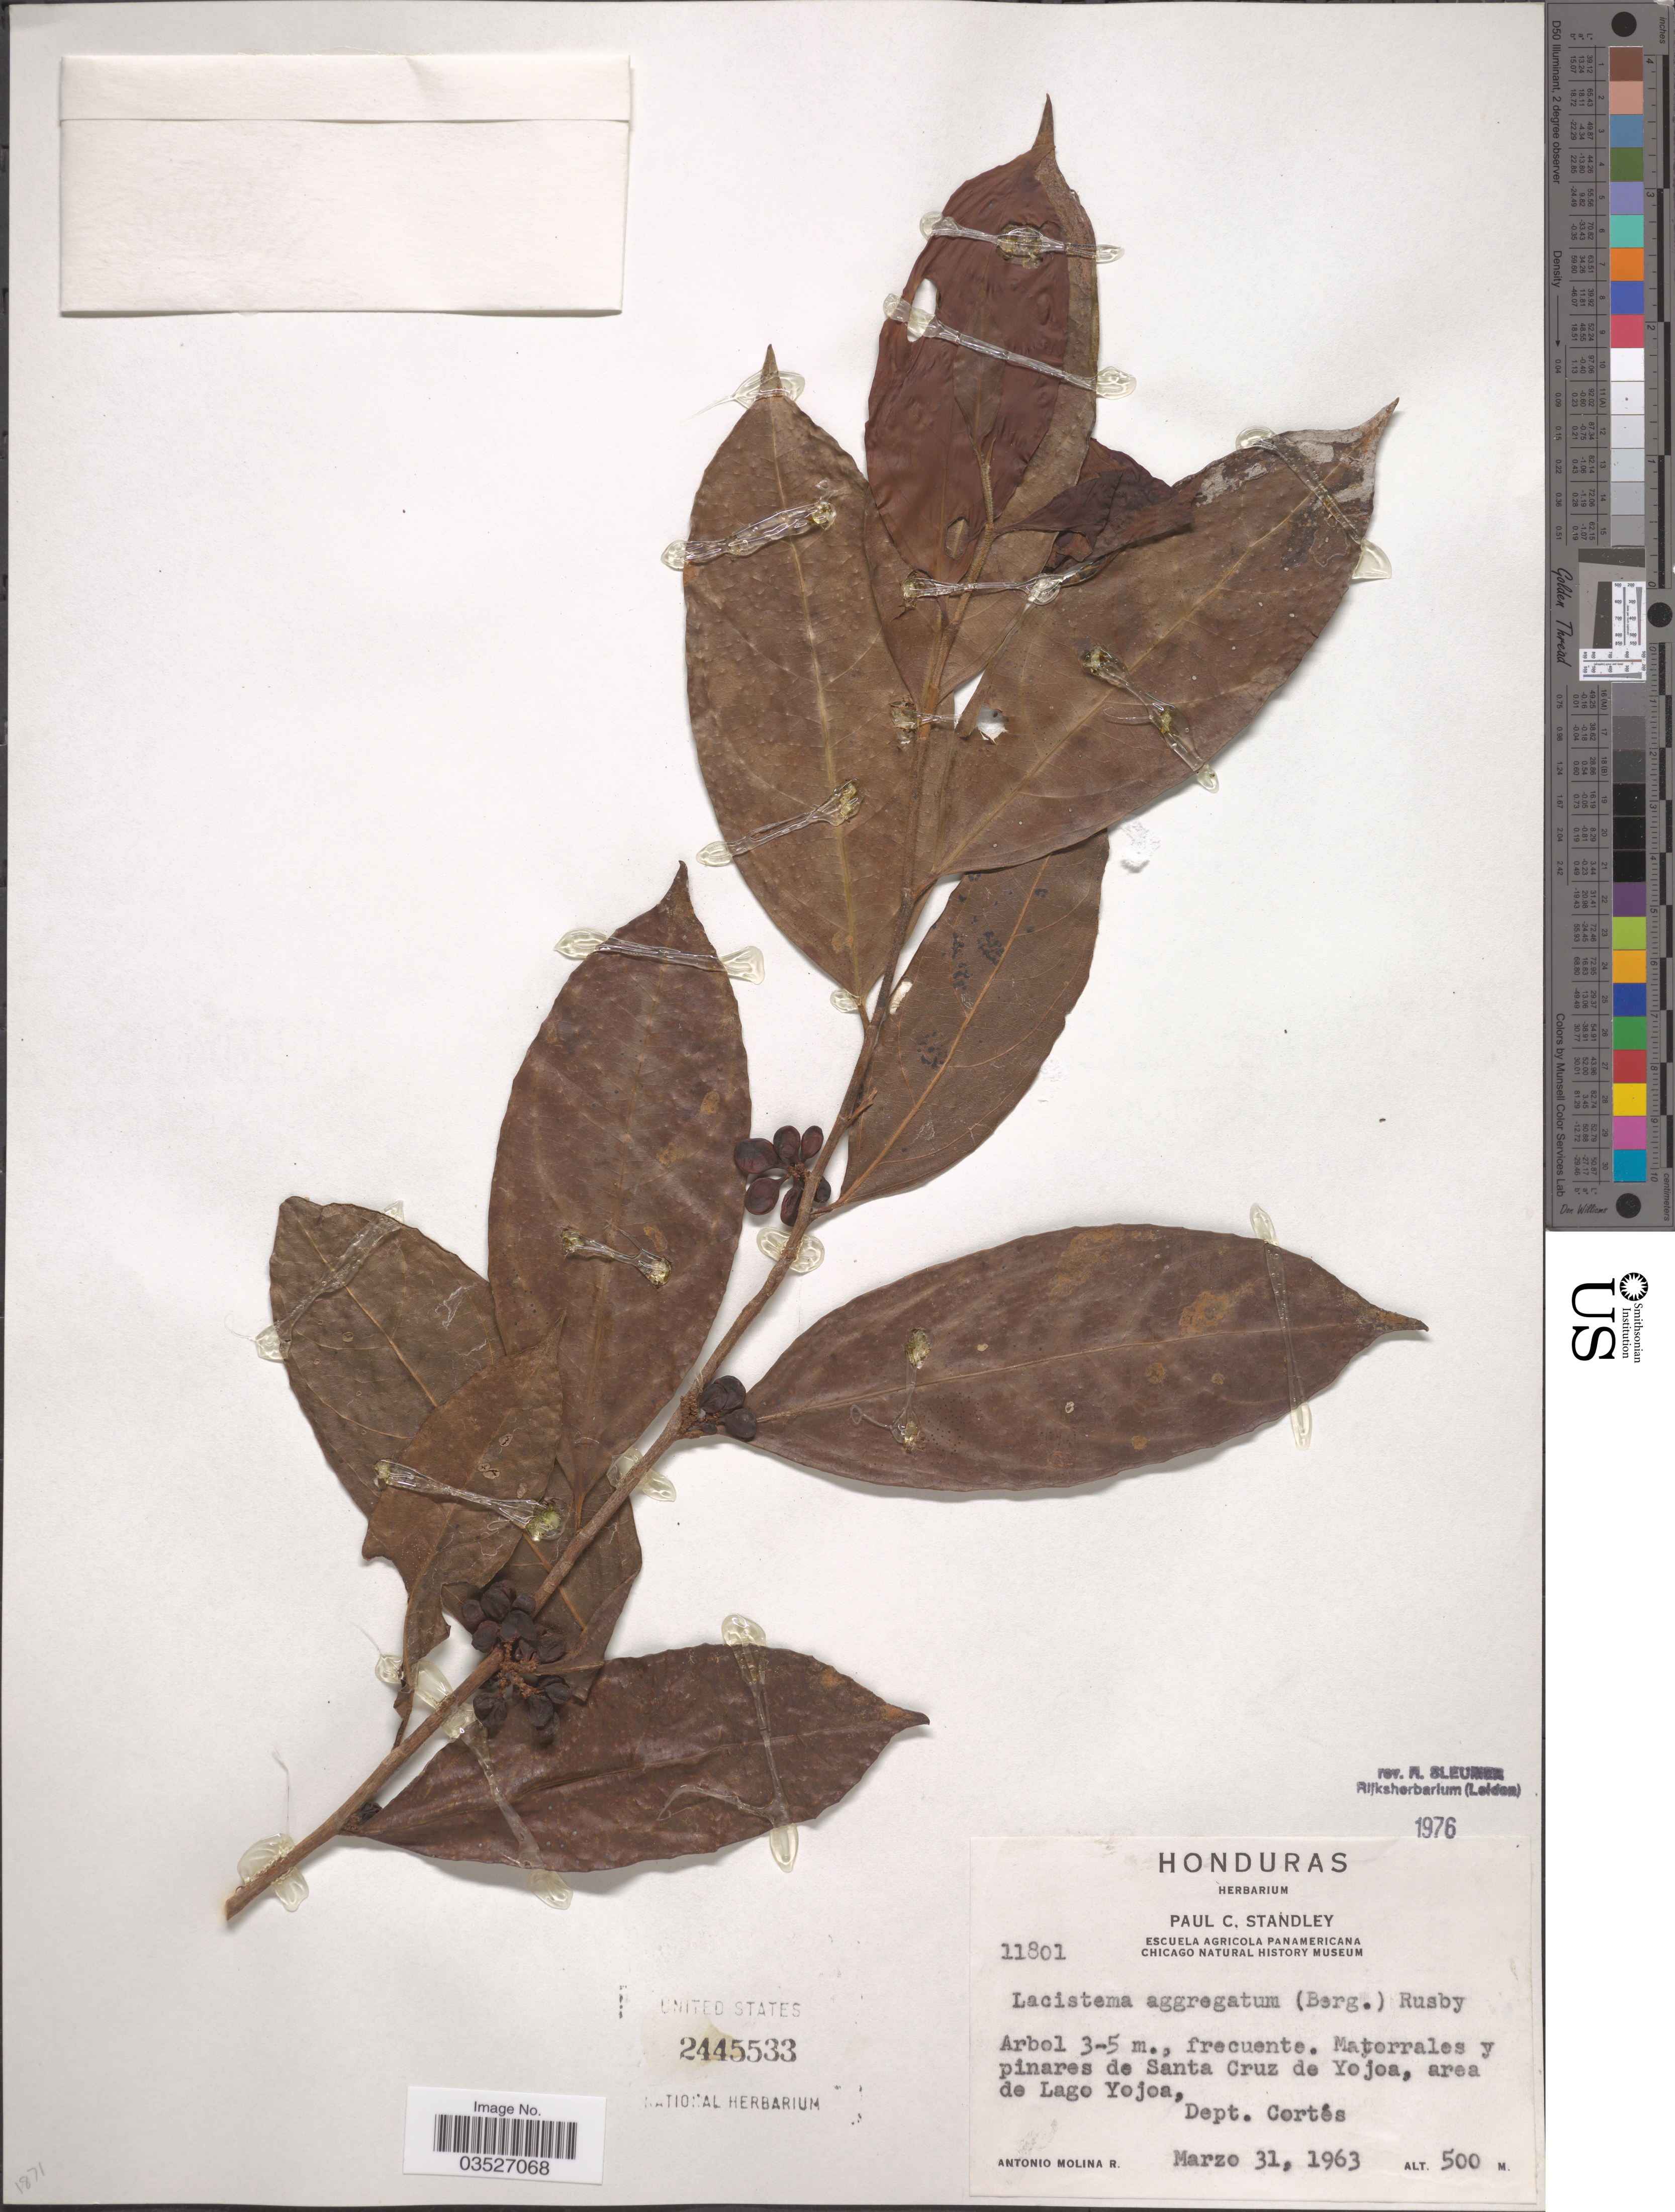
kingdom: Plantae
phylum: Tracheophyta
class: Magnoliopsida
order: Malpighiales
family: Lacistemataceae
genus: Lacistema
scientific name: Lacistema aggregatum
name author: (P.J. Bergius) Rusby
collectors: A. Molina R.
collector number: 11801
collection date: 1963-03-31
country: Honduras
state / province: Cortés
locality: Matorrales y pinares de Santa Cruz de Yojoa, area de Lago Yojoa, Dept. Cortés.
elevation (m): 500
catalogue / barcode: US 2445533